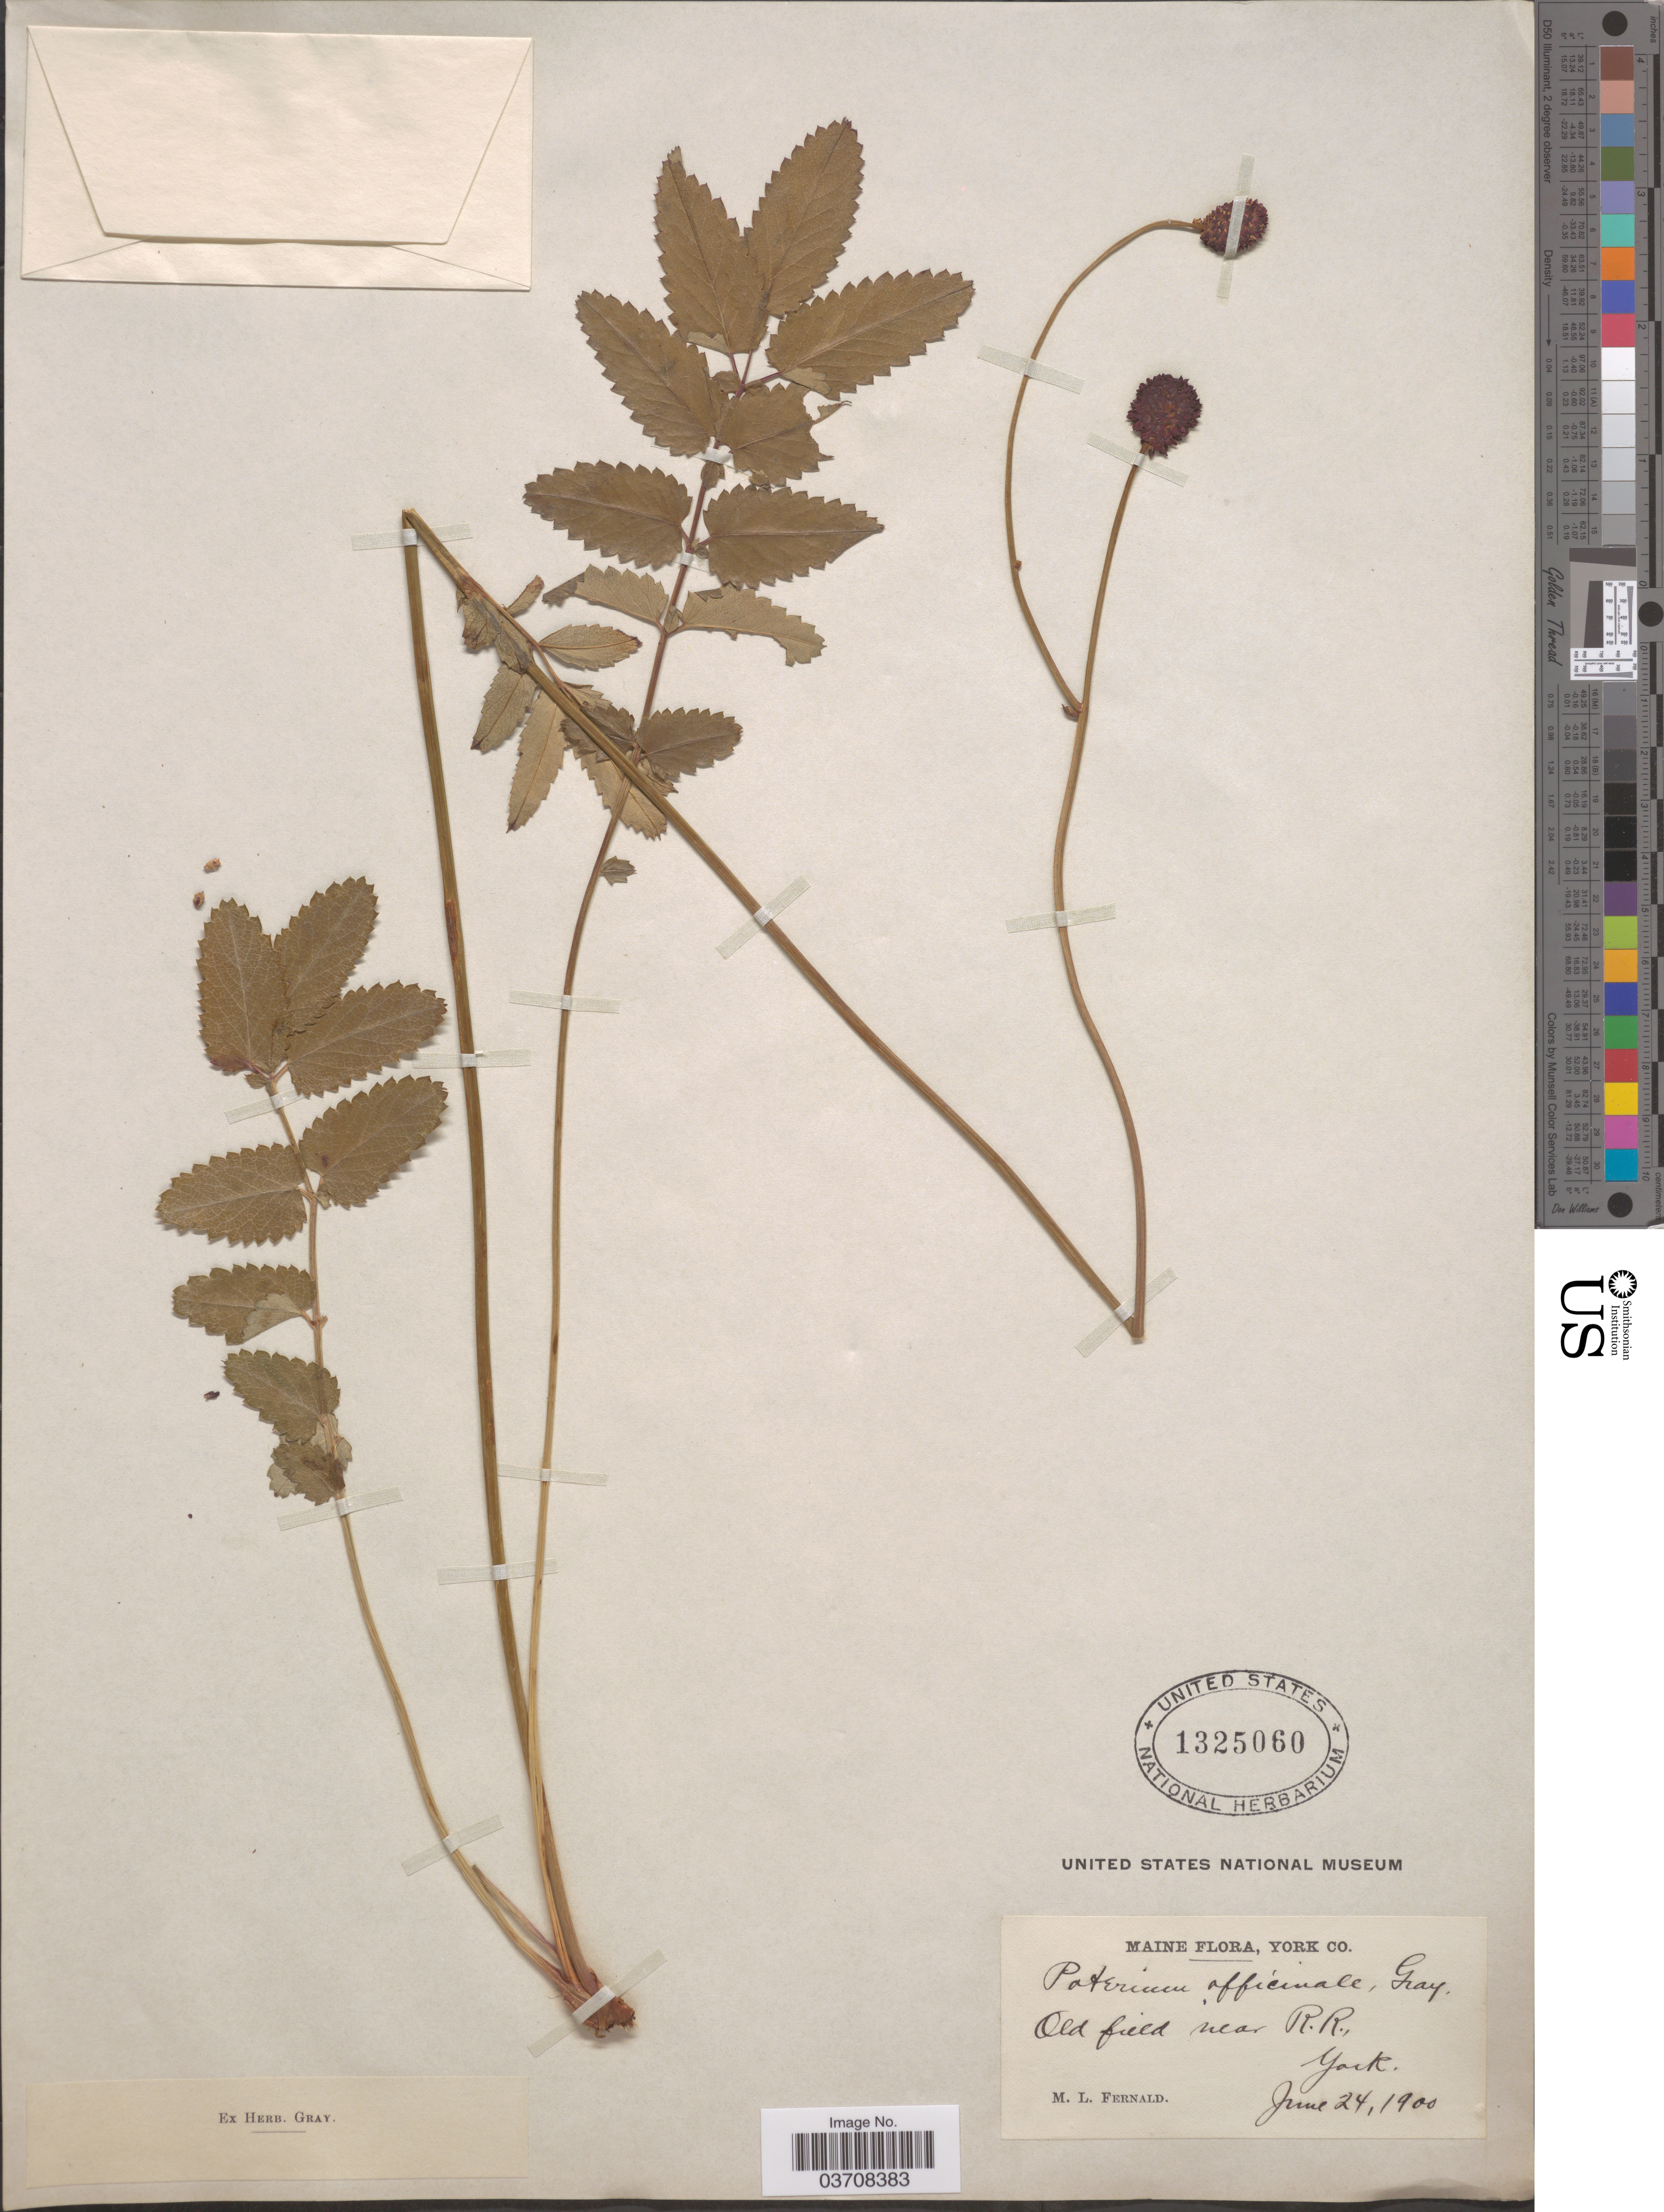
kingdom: Plantae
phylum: Tracheophyta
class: Magnoliopsida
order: Rosales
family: Rosaceae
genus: Sanguisorba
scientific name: Sanguisorba officinalis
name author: L.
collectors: M. L. Fernald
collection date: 1900-06-24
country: United States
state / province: Maine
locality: Old field near R.R. , York Co.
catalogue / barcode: US 1325060